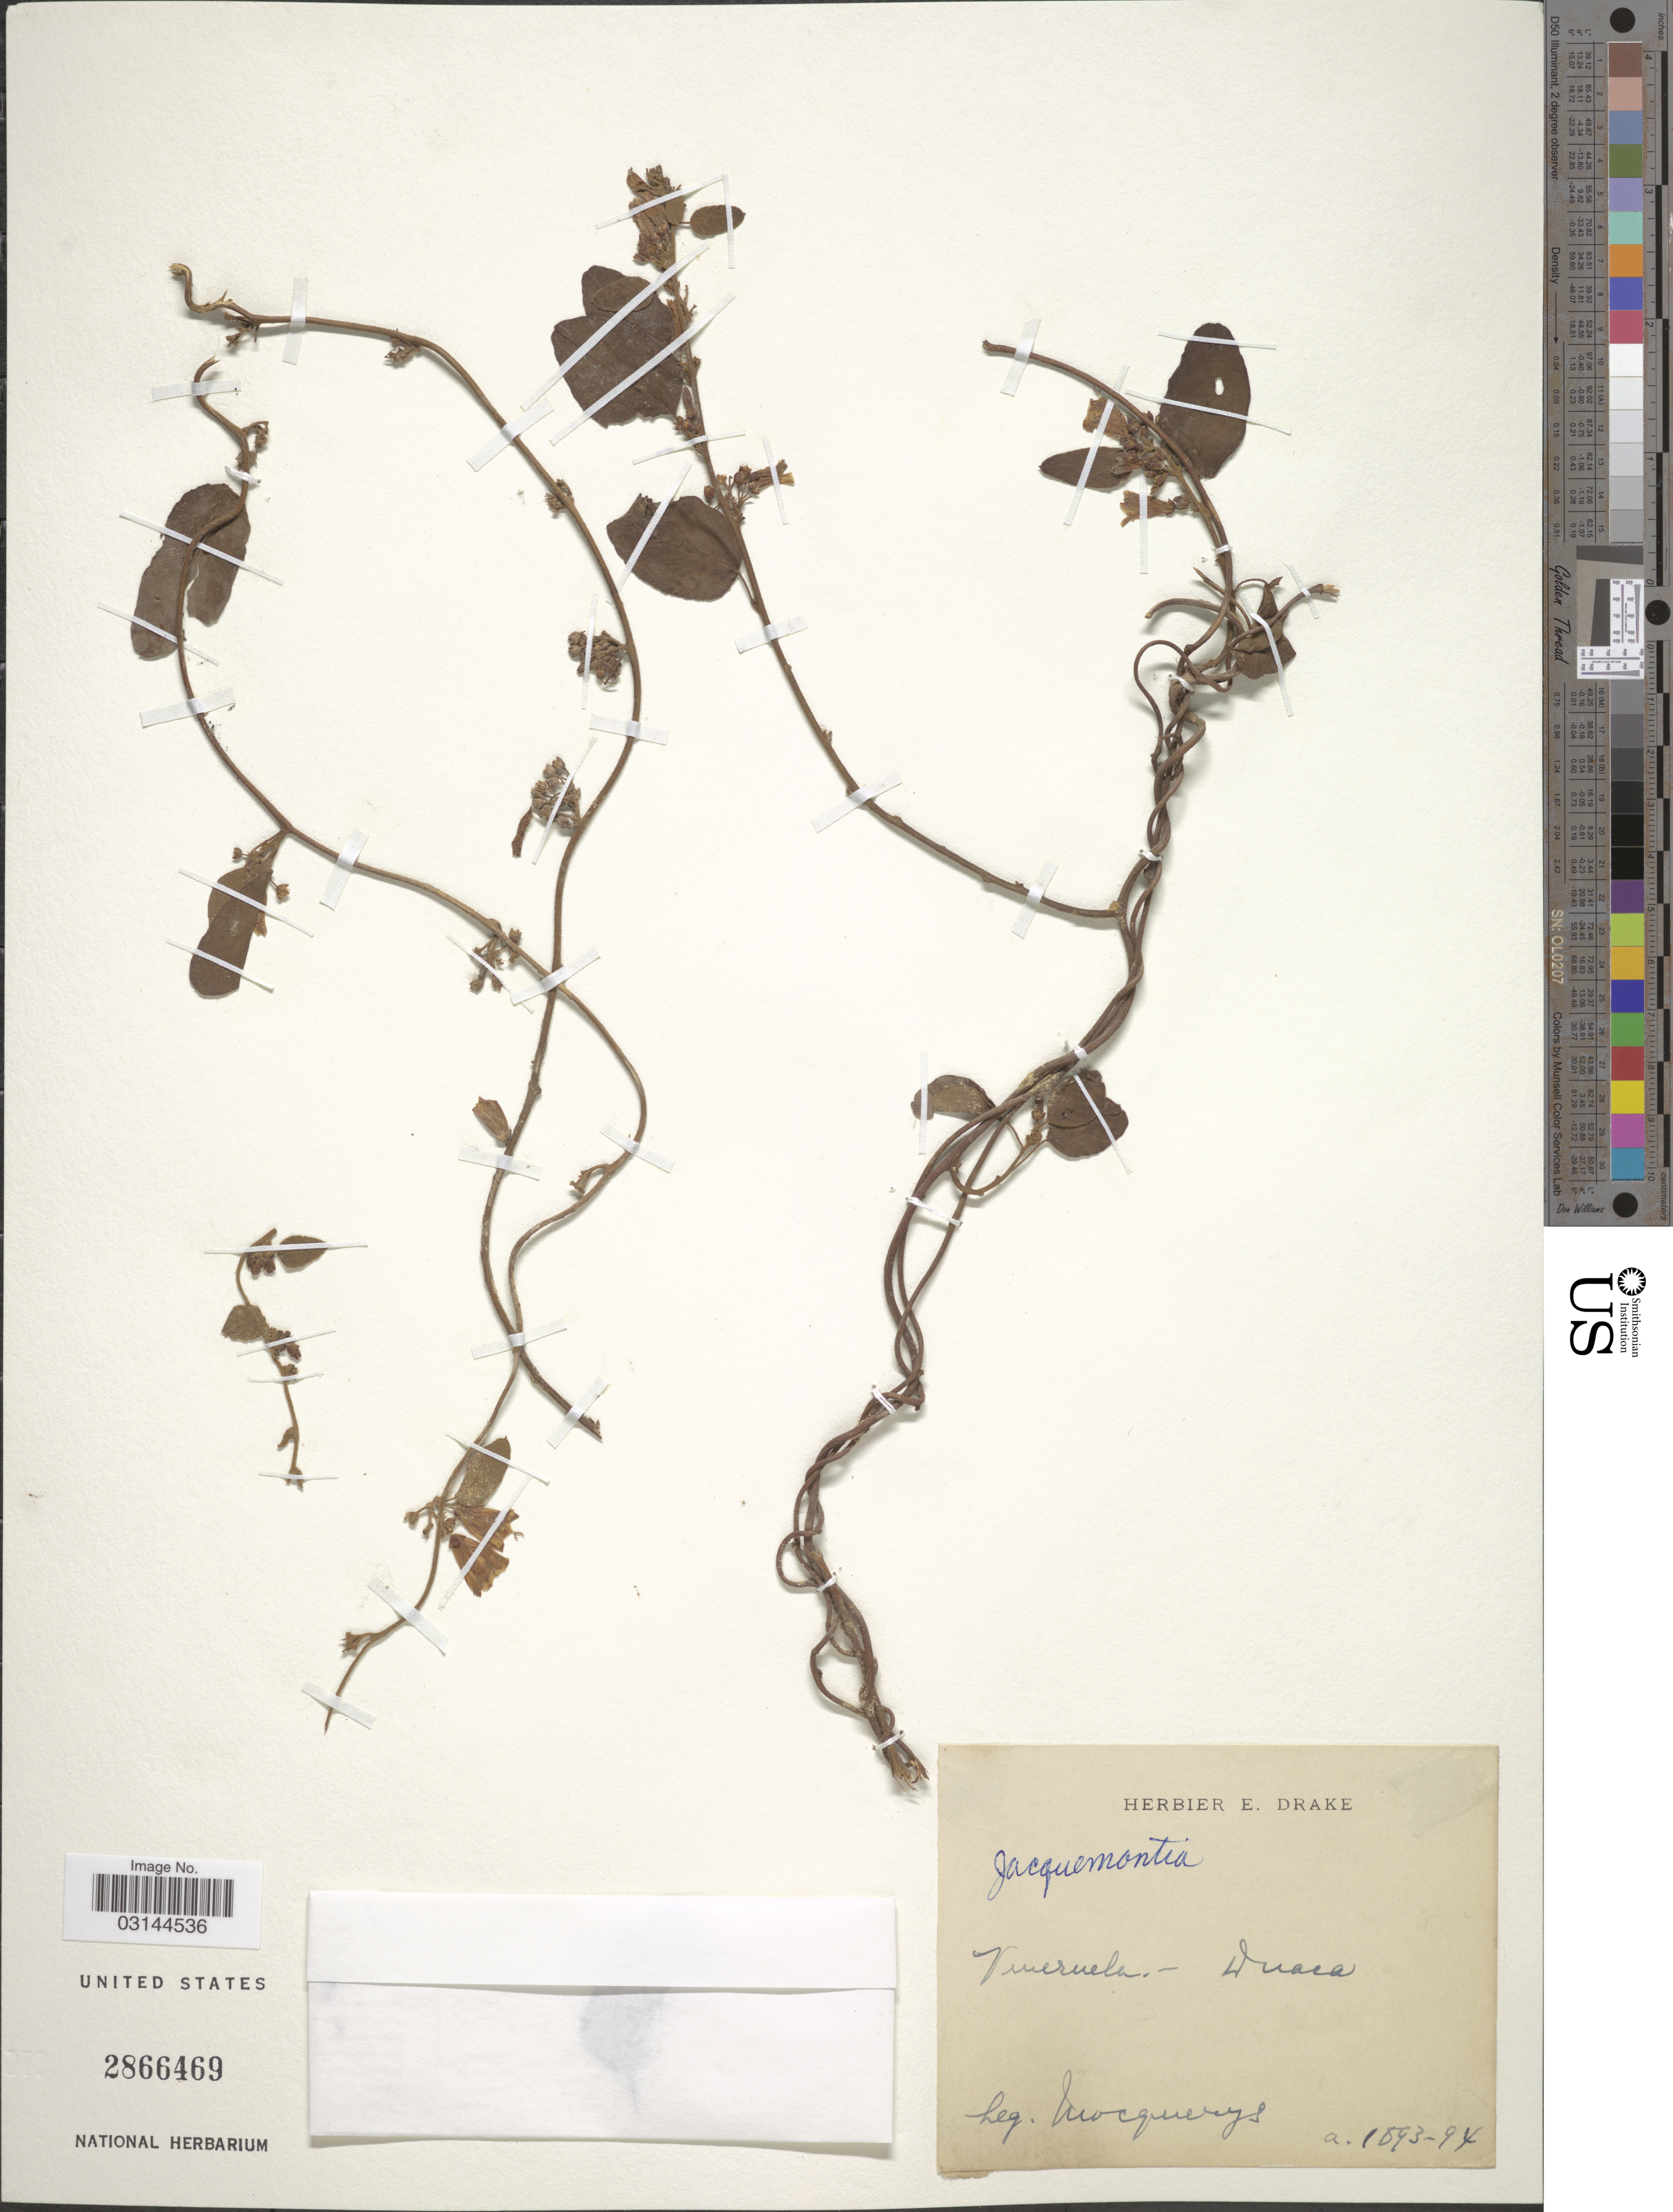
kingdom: Plantae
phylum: Tracheophyta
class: Magnoliopsida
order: Solanales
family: Convolvulaceae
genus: Jacquemontia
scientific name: Jacquemontia sp.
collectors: A. Mocquerys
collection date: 1893/1894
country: Venezuela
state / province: Lara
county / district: Crespo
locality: Duaca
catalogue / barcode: US 2866469